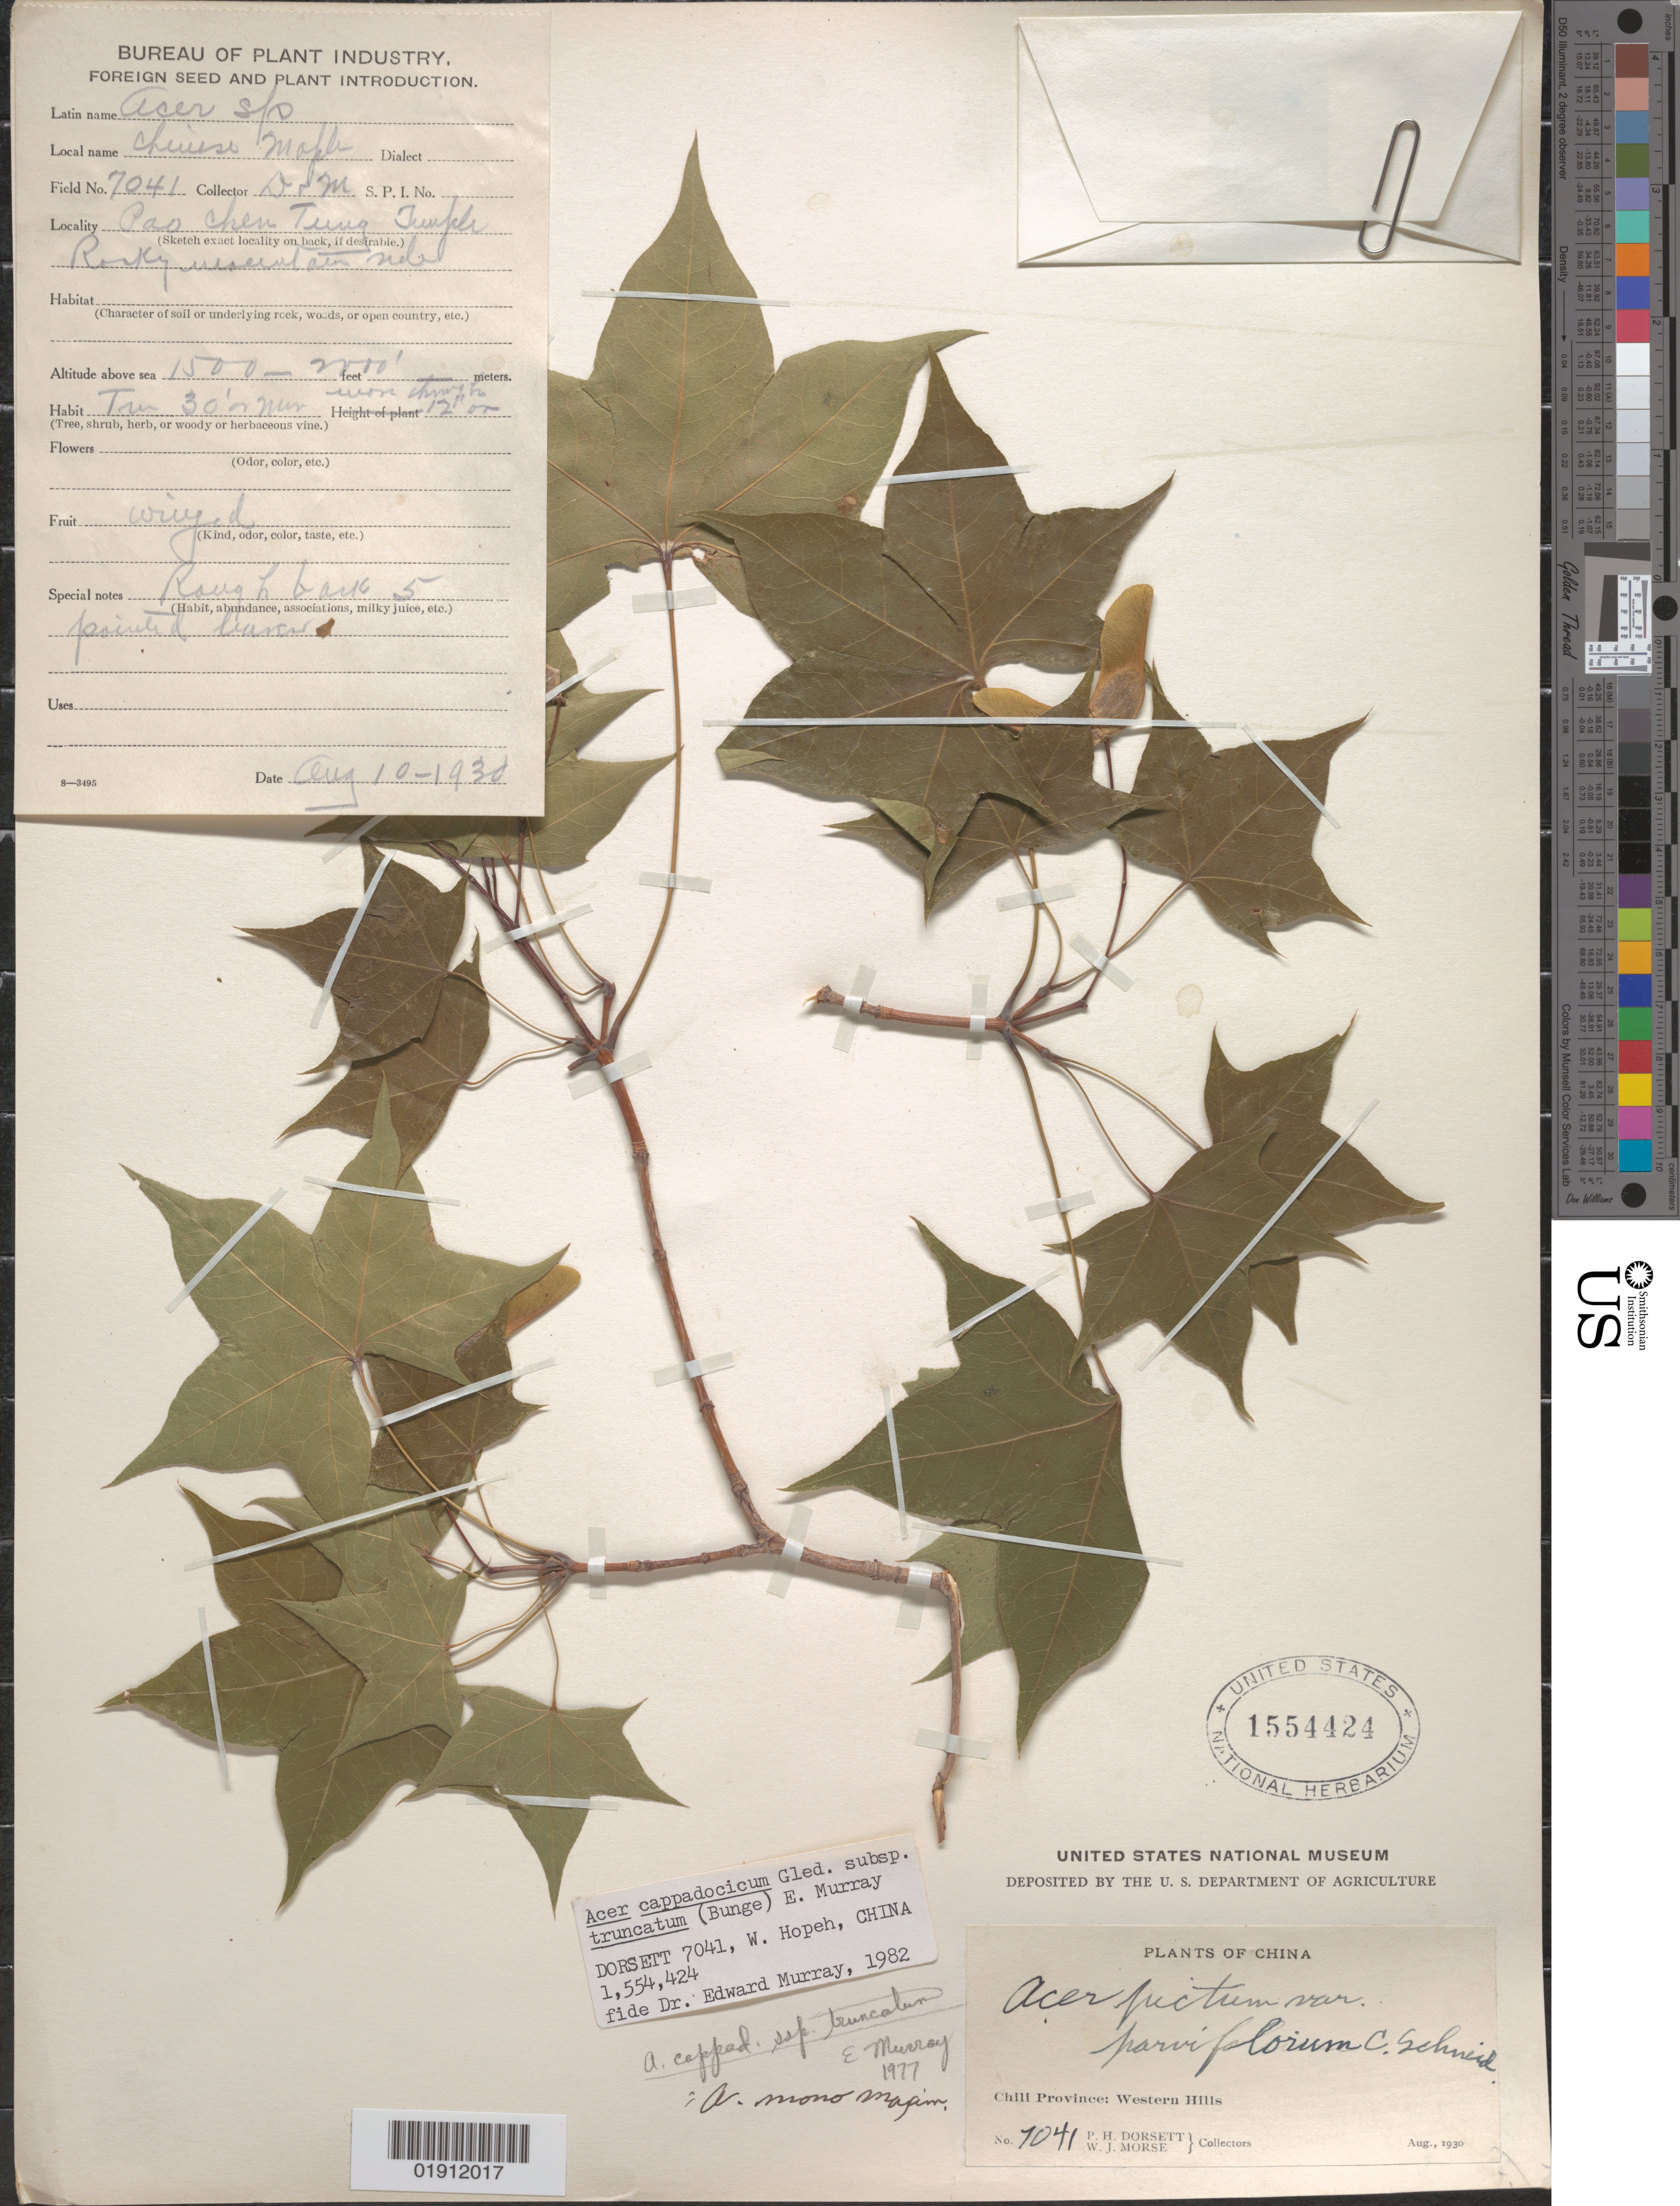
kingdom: Plantae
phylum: Tracheophyta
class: Magnoliopsida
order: Sapindales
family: Sapindaceae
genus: Acer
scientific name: Acer cappadocicum subsp. truncatum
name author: (Bunge) A.E. Murray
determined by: Murray, Edward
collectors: P. H. Dorsett & W. J. Morse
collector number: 7041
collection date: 1930-08-10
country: China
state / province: Beijing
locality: Western hills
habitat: Rocky mountainside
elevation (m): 457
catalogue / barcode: US 1554424